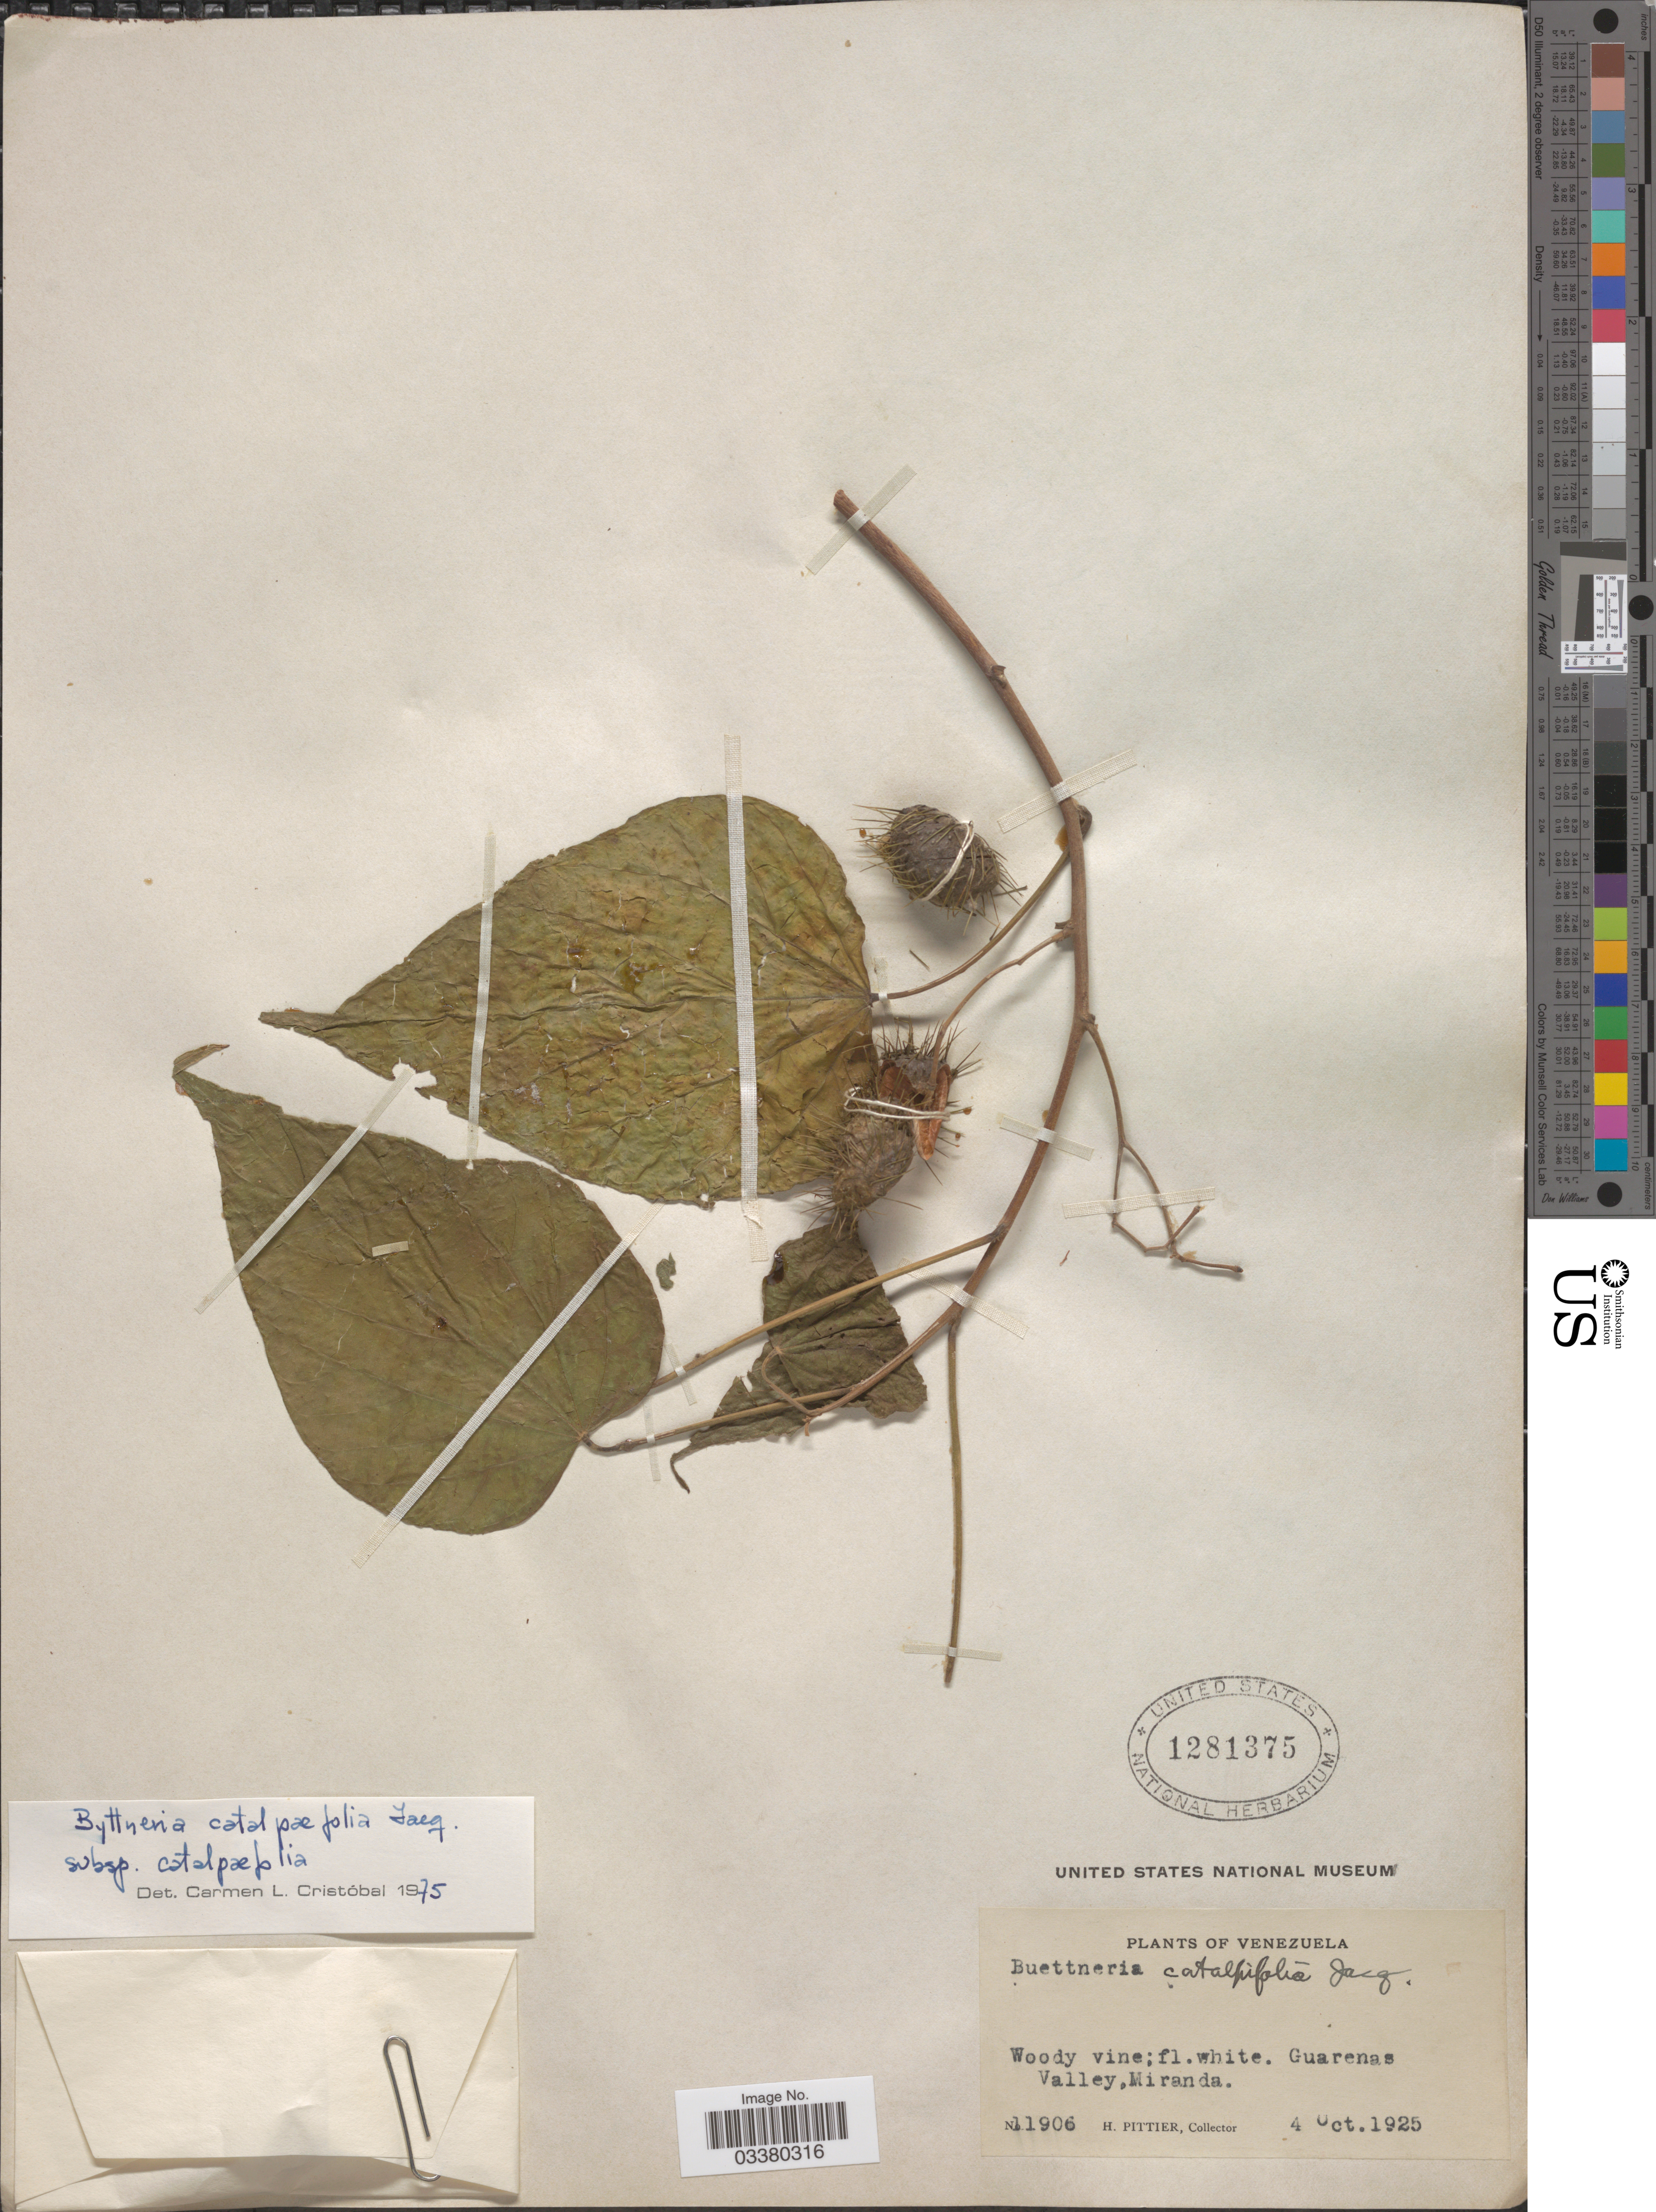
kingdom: Plantae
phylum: Tracheophyta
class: Magnoliopsida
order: Malvales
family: Malvaceae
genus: Byttneria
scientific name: Byttneria catalpifolia subsp. catalpifolia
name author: Jacq.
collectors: H. F. Pittier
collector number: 11906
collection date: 1925-10-04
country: Venezuela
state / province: Miranda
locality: Guarenas Valley.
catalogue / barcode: US 1281375